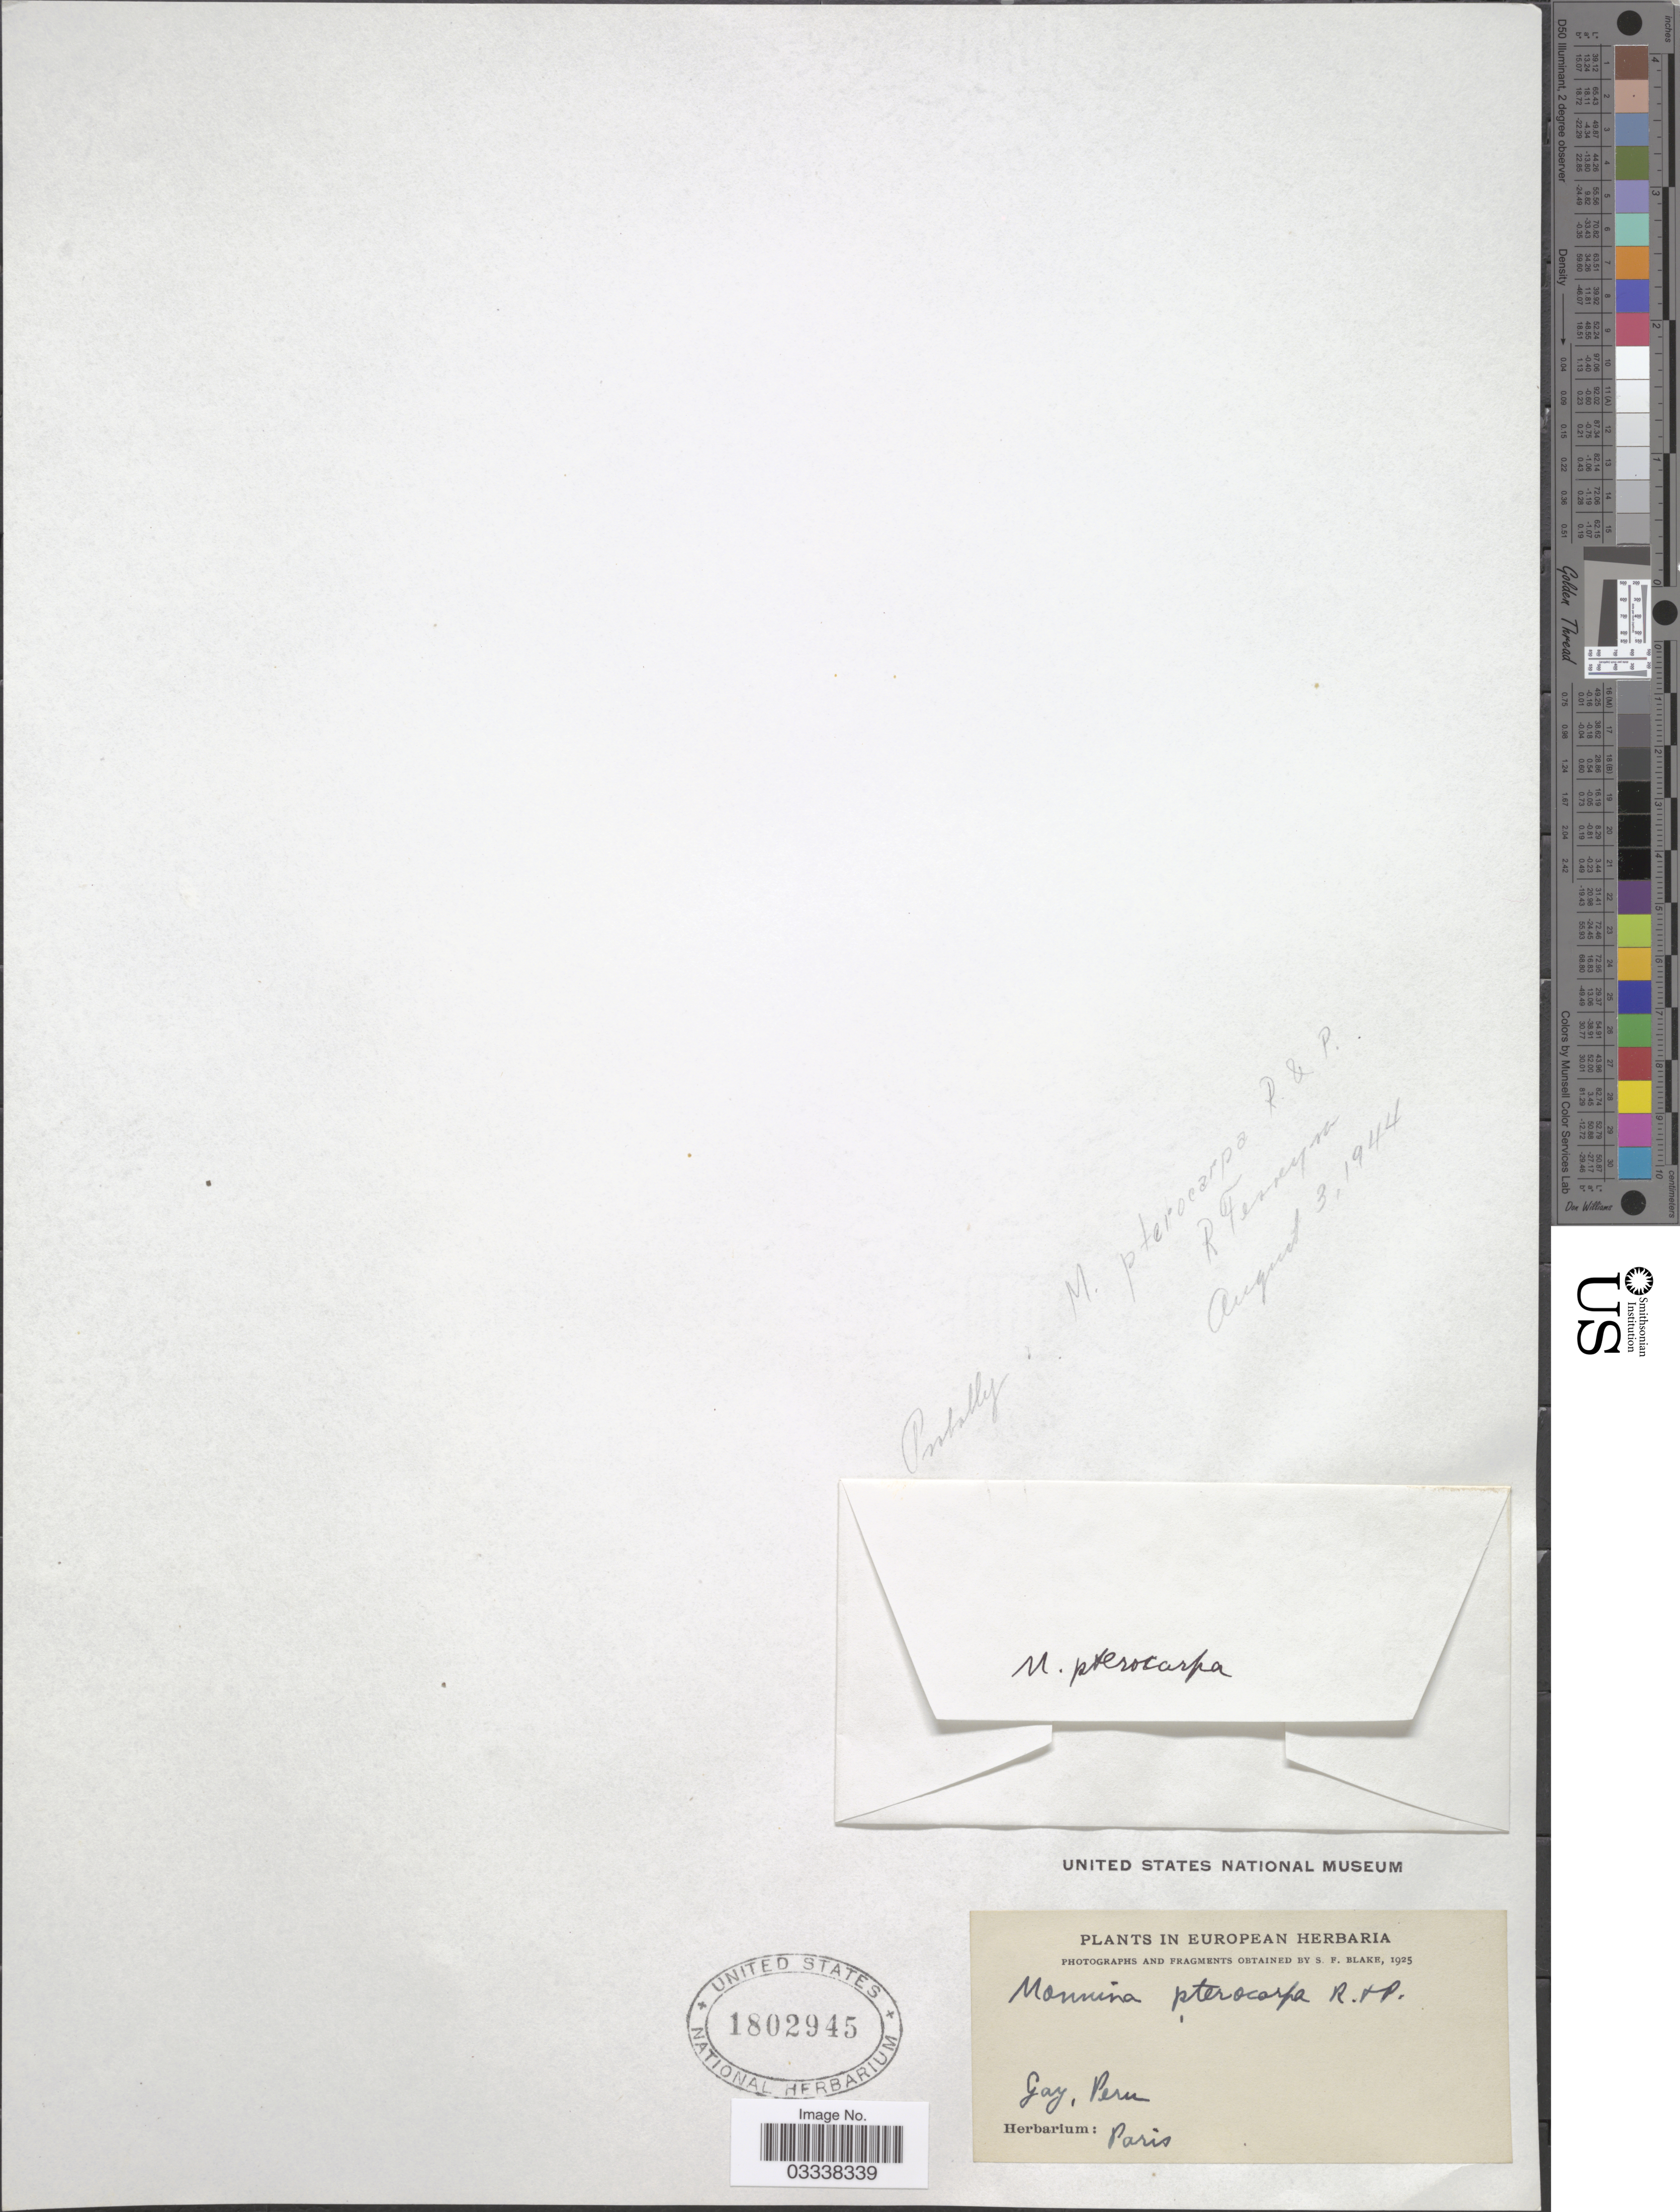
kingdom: Plantae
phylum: Tracheophyta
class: Magnoliopsida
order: Fabales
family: Polygalaceae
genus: Monnina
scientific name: Monnina pterocarpa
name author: Ruiz & Pav.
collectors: -- Gay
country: Peru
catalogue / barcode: US 1802945